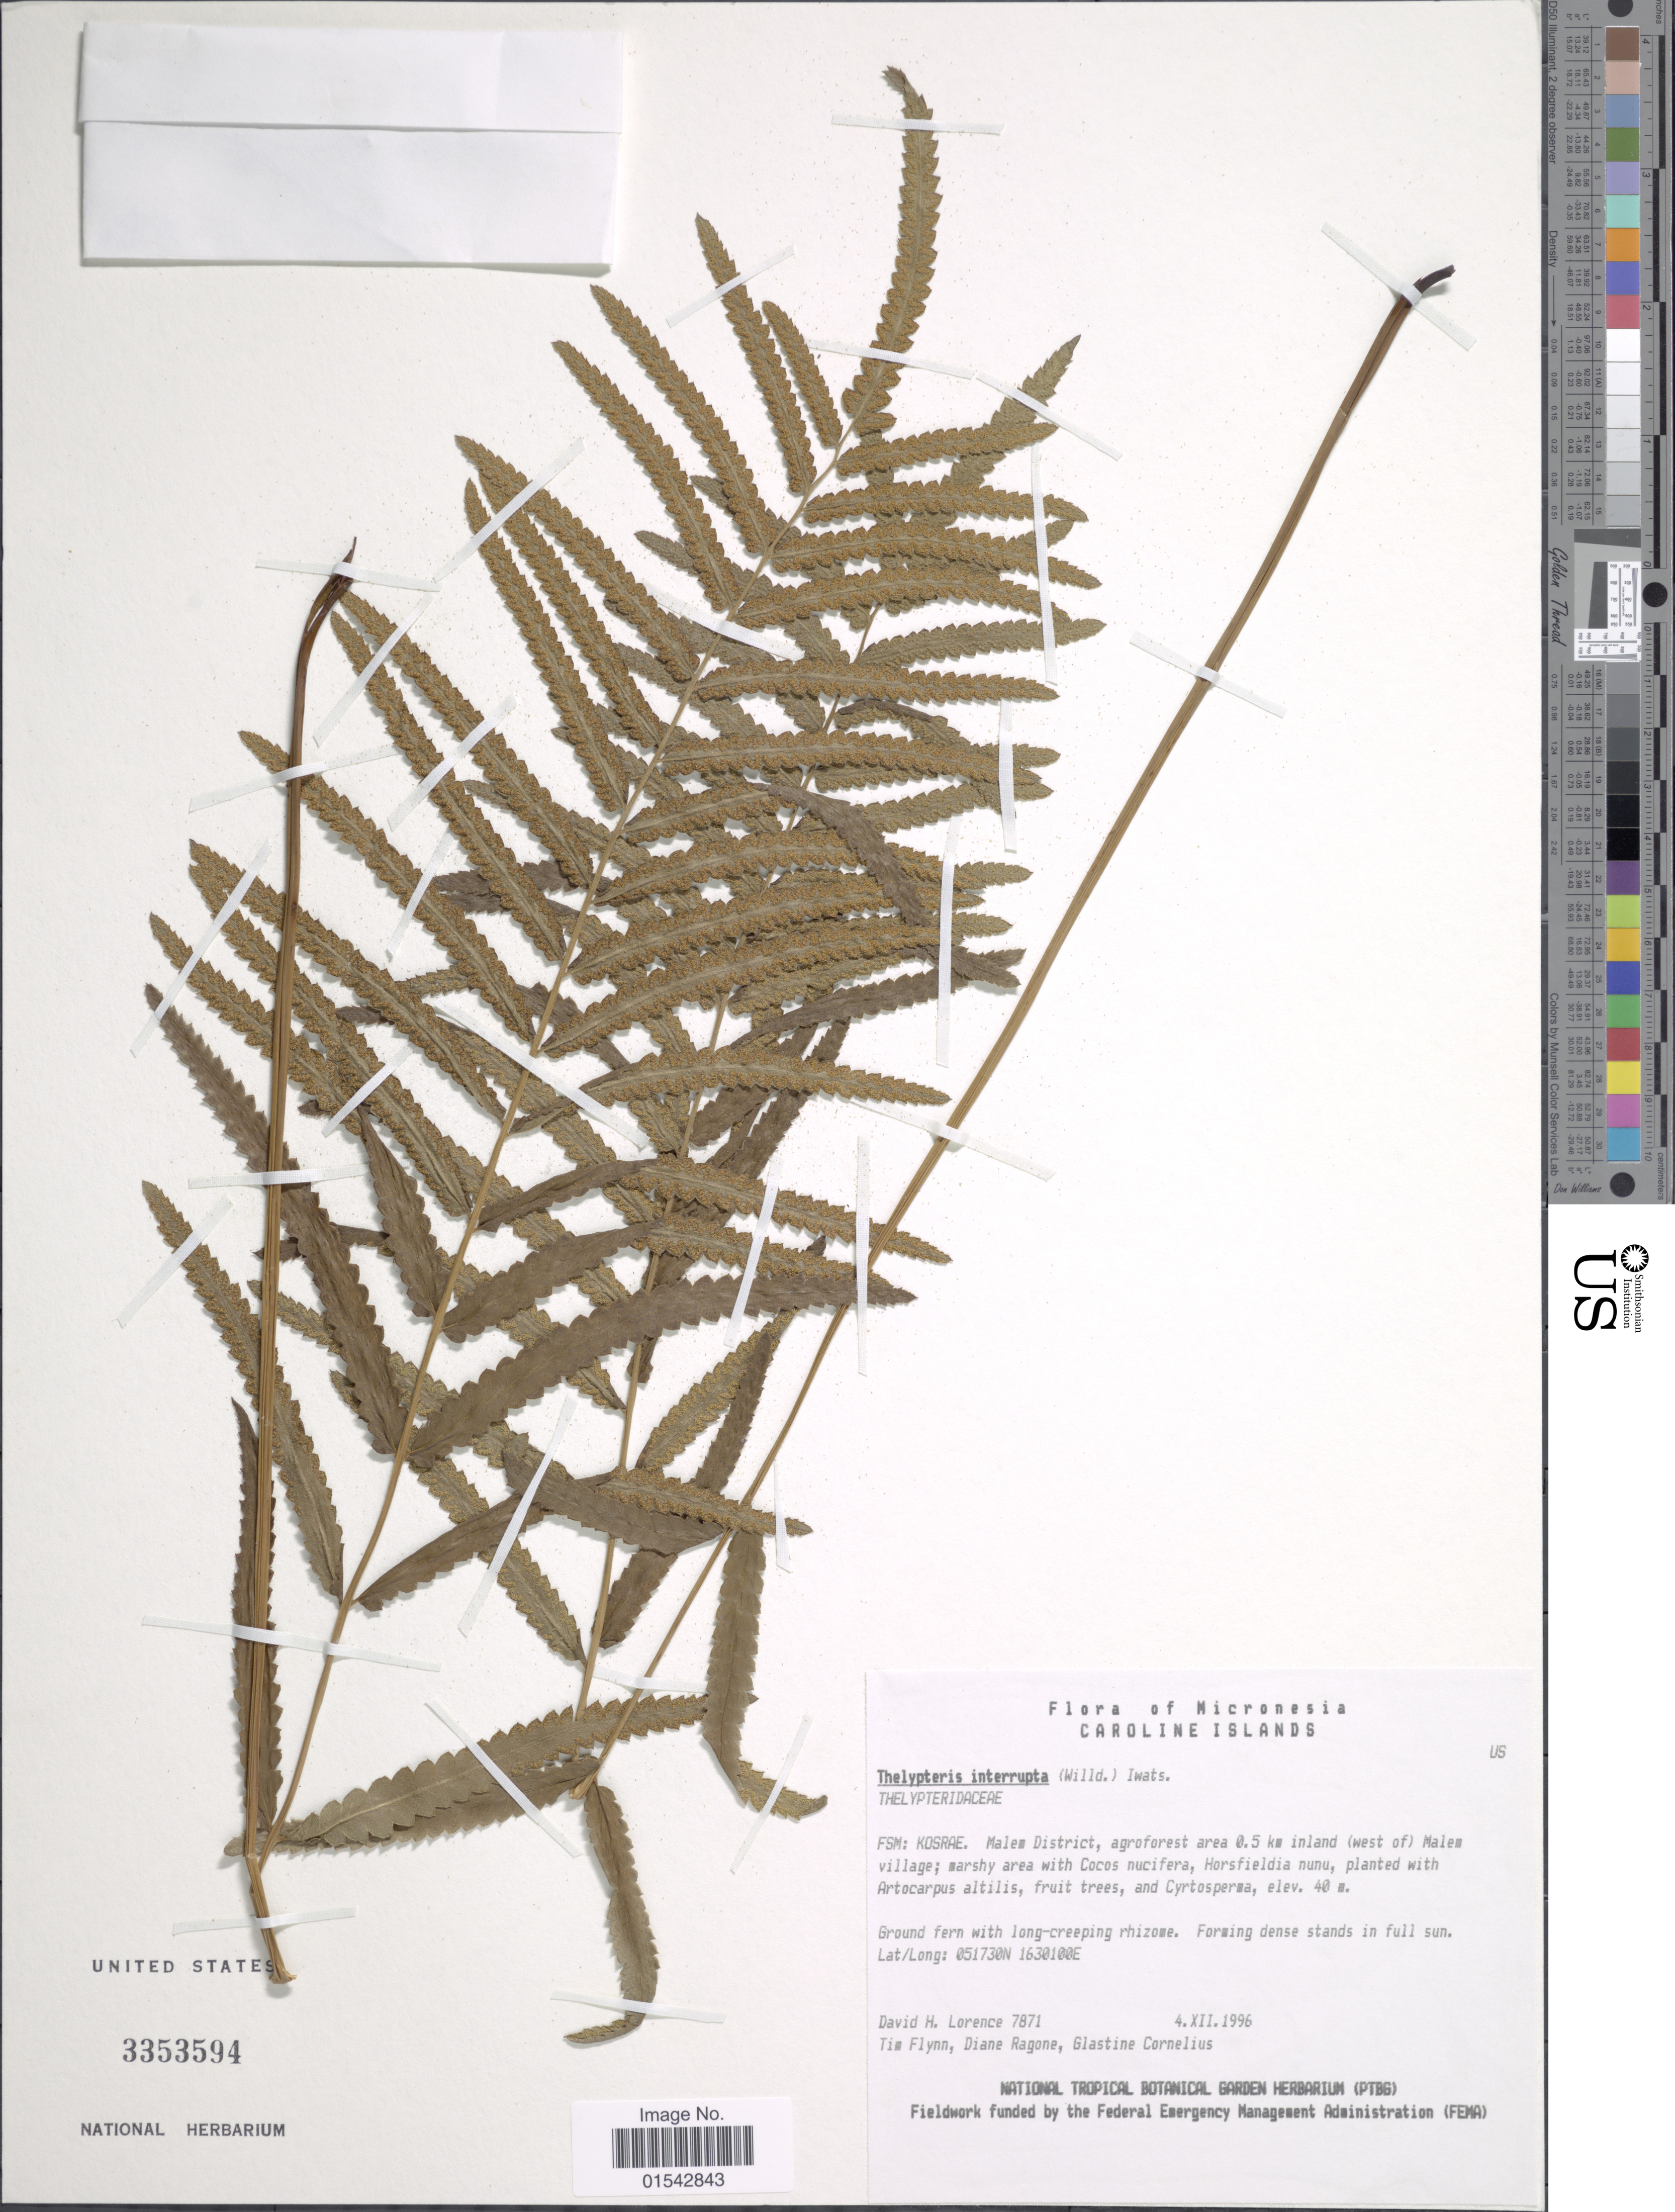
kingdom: Plantae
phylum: Tracheophyta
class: Polypodiopsida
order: Polypodiales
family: Thelypteridaceae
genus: Cyclosorus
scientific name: Cyclosorus interruptus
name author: (Willd.) H. Itô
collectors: D. Lorence, T. W. Flynn, D. Ragone & G. Cornelius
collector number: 7871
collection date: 1996-12-04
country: Micronesia, Federated States of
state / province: Kosrae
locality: Micronesia, Caroline Islands, Fsm: Kosrae, Malem District, agroforest area 0.5 km inland (west of) Malem village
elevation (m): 40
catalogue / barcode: US 3353594